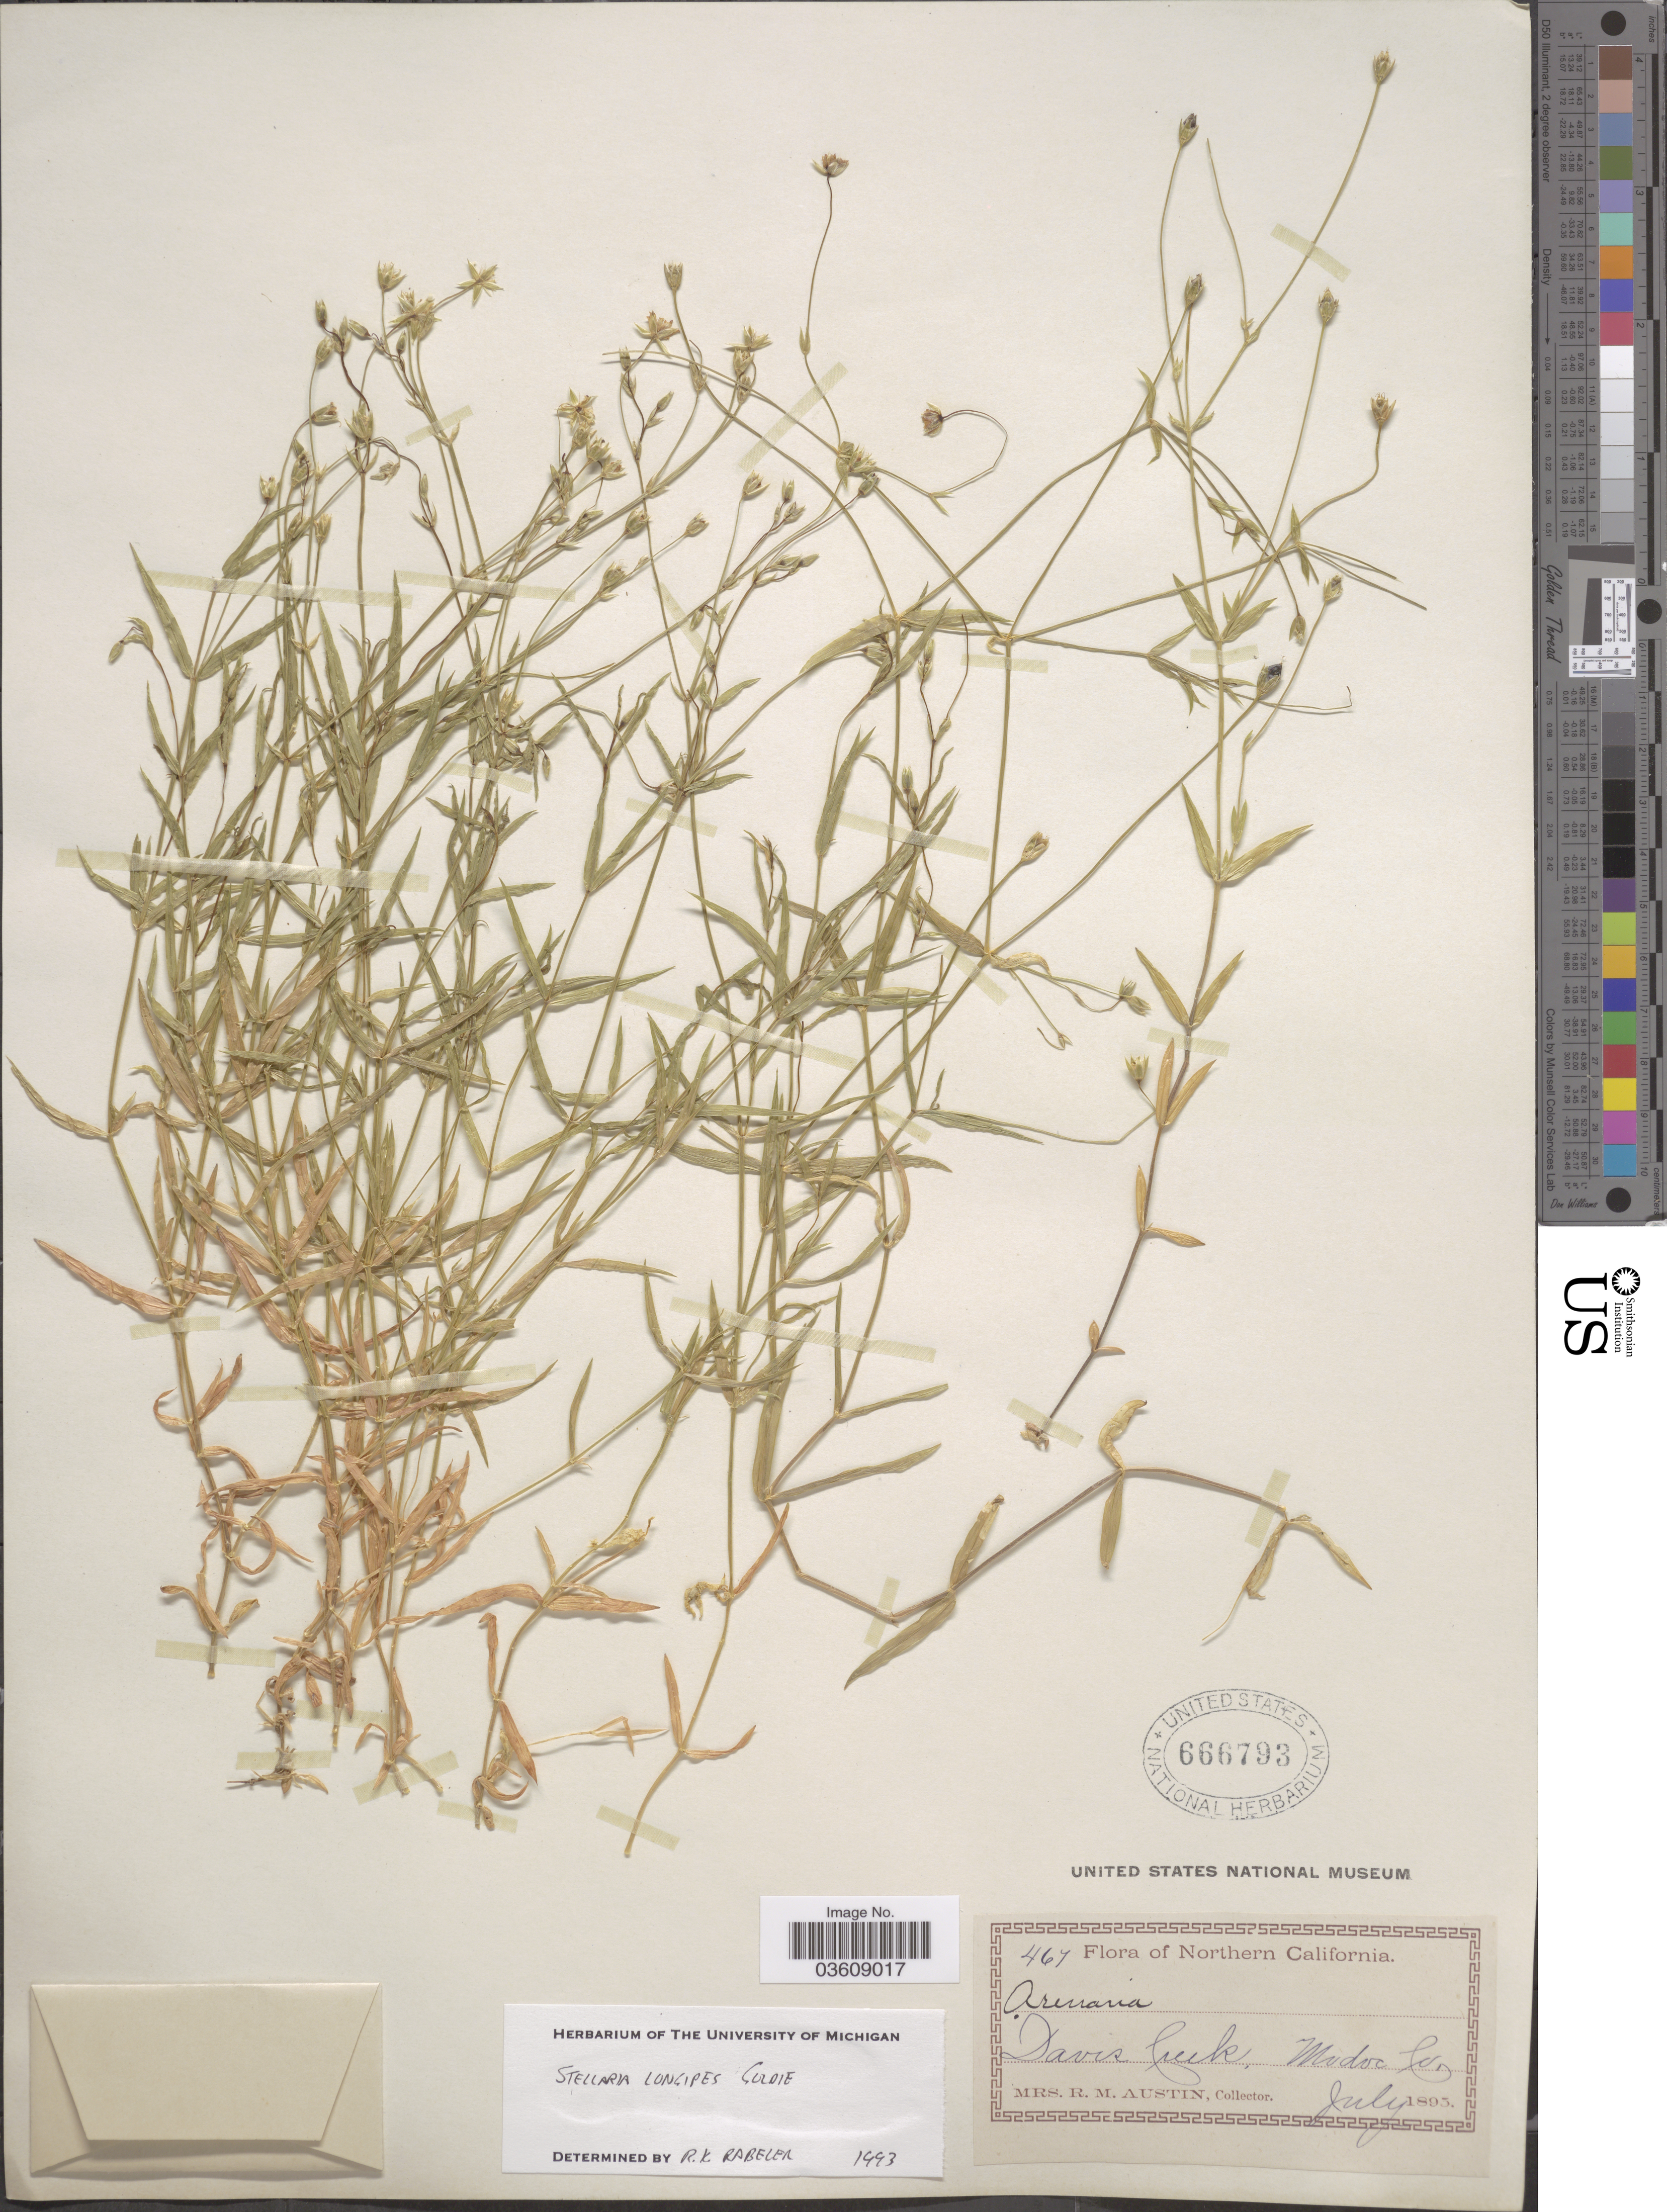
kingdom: Plantae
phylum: Tracheophyta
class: Magnoliopsida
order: Caryophyllales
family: Caryophyllaceae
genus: Stellaria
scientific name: Stellaria longipes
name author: Goldie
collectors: R. Austin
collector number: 467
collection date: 1895-07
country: United States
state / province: California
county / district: Modoc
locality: Northern California. Davis Creek, Modoc Co.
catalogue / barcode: US 666793